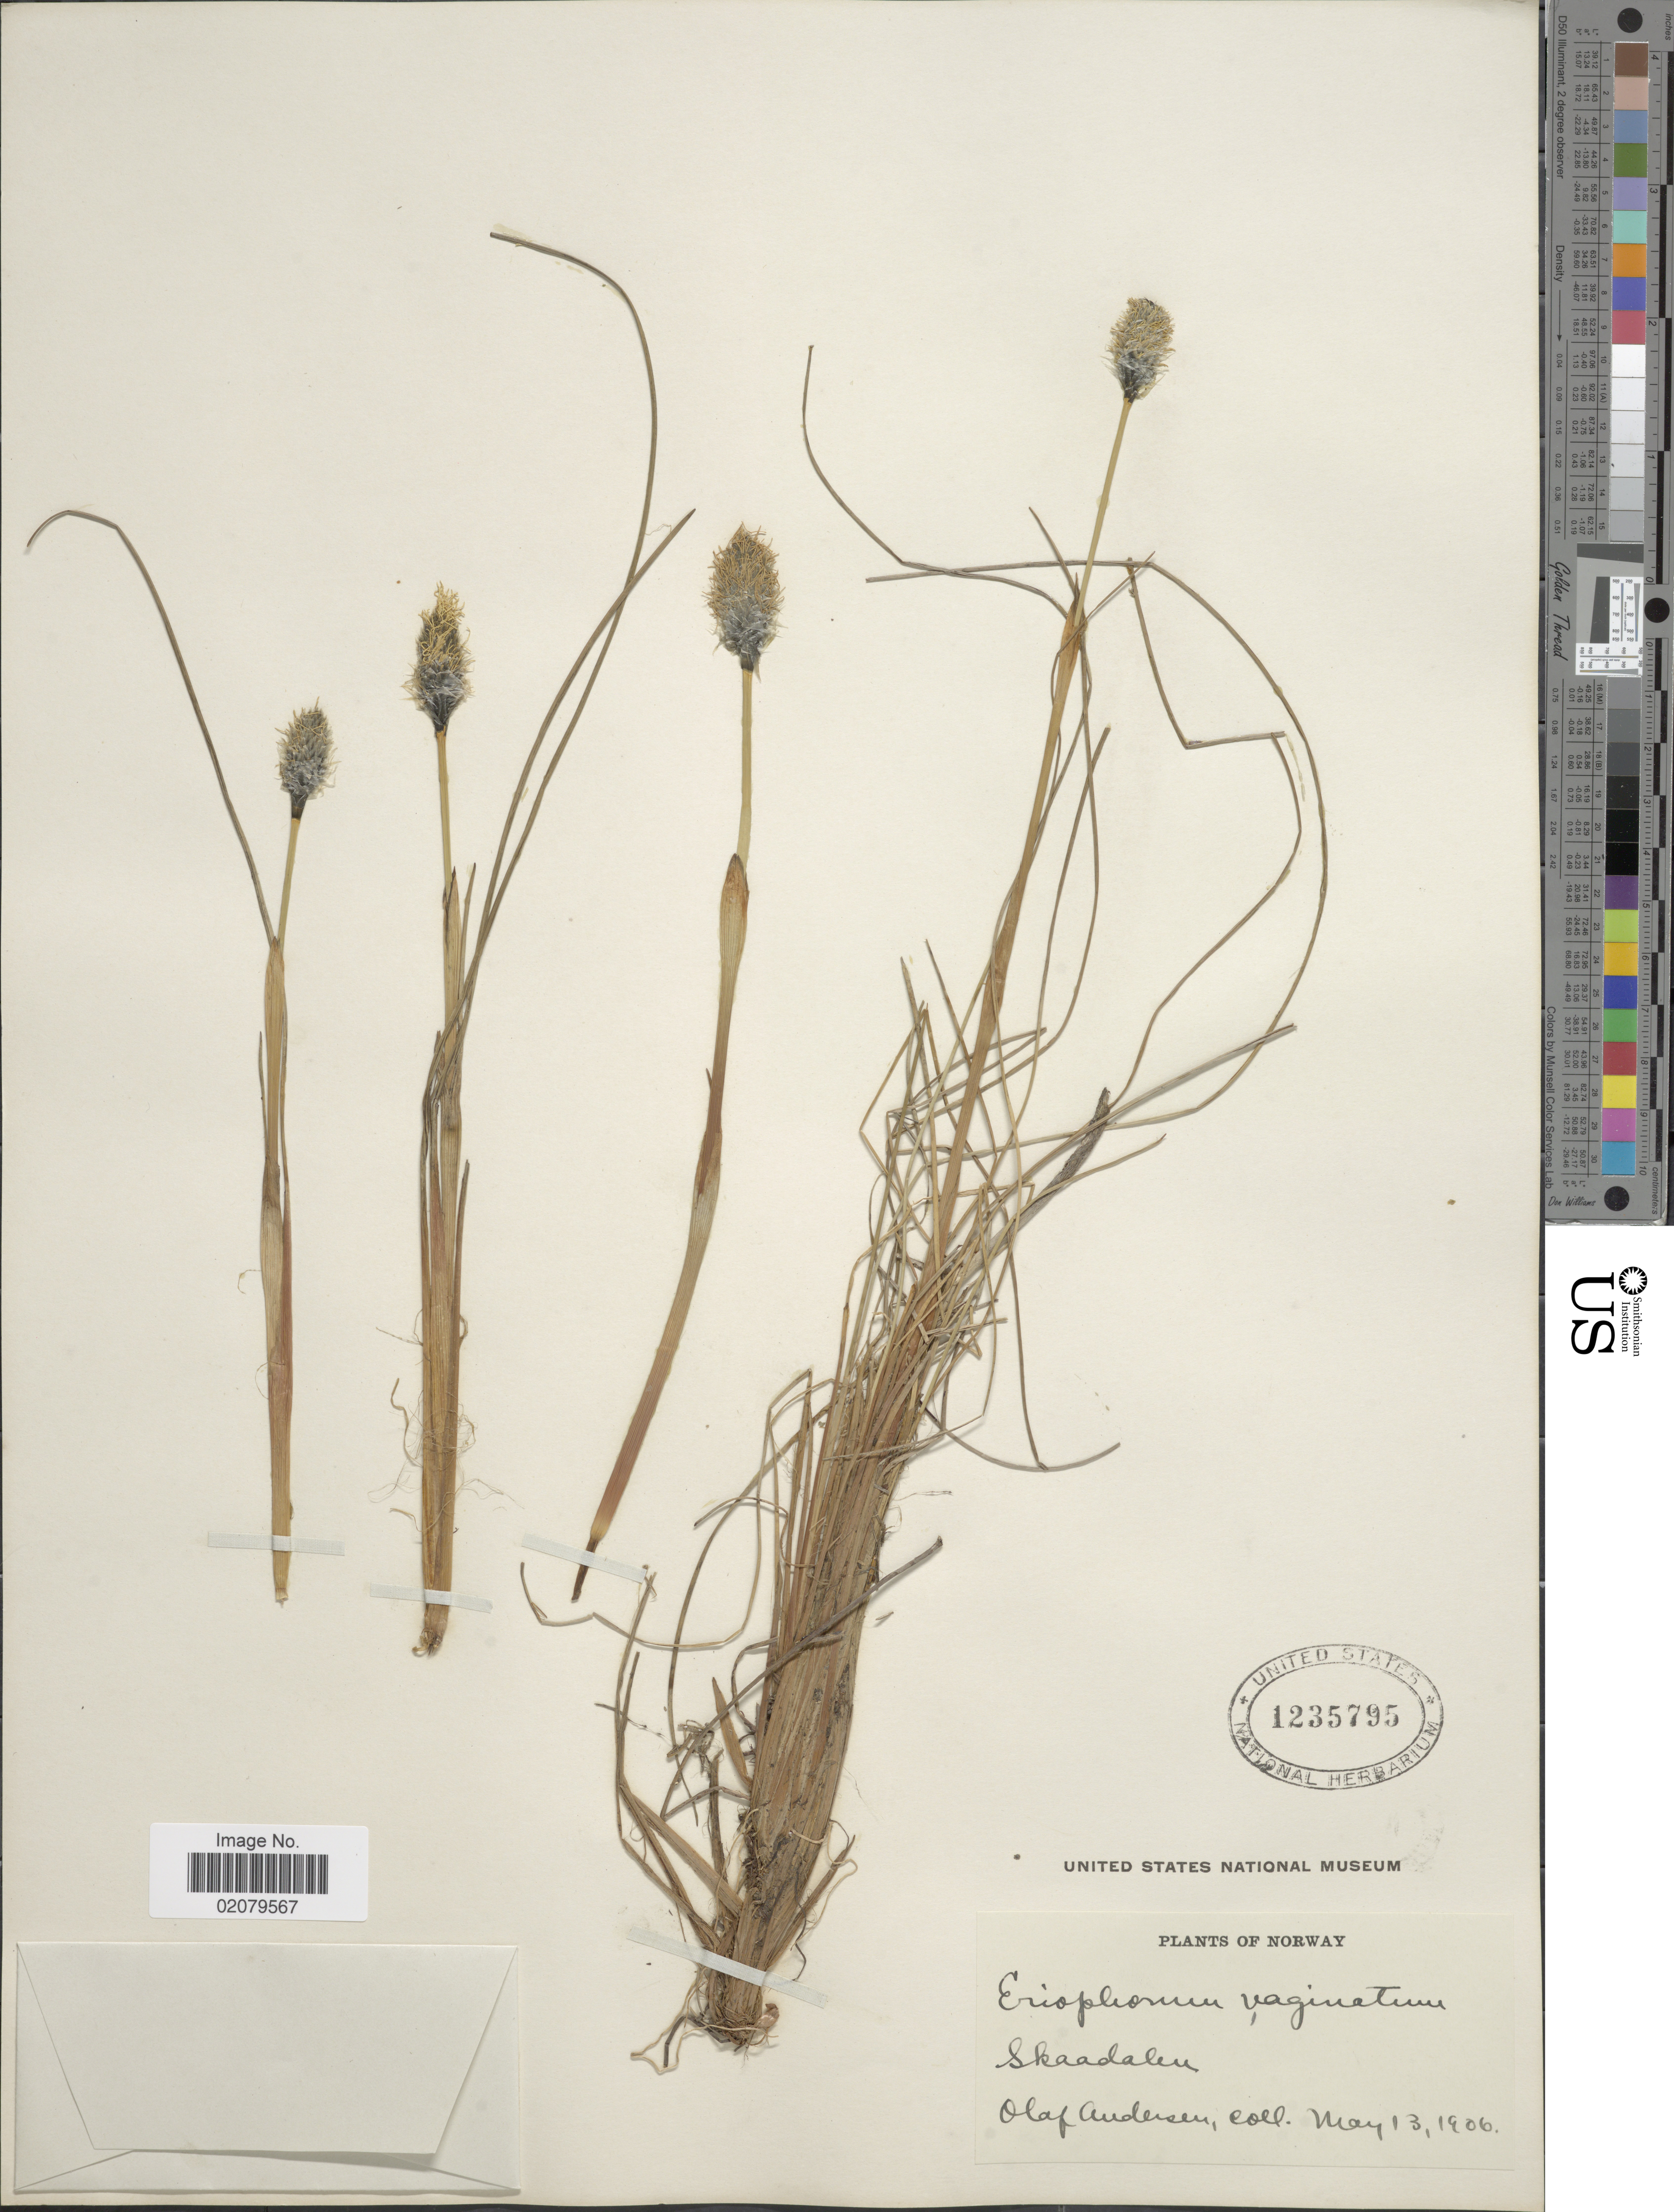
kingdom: Plantae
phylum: Tracheophyta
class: Liliopsida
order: Poales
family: Cyperaceae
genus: Eriophorum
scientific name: Eriophorum vaginatum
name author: L.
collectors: O. Andersen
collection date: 1906-05-13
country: Norway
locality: Skaadaleu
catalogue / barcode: US 1235795